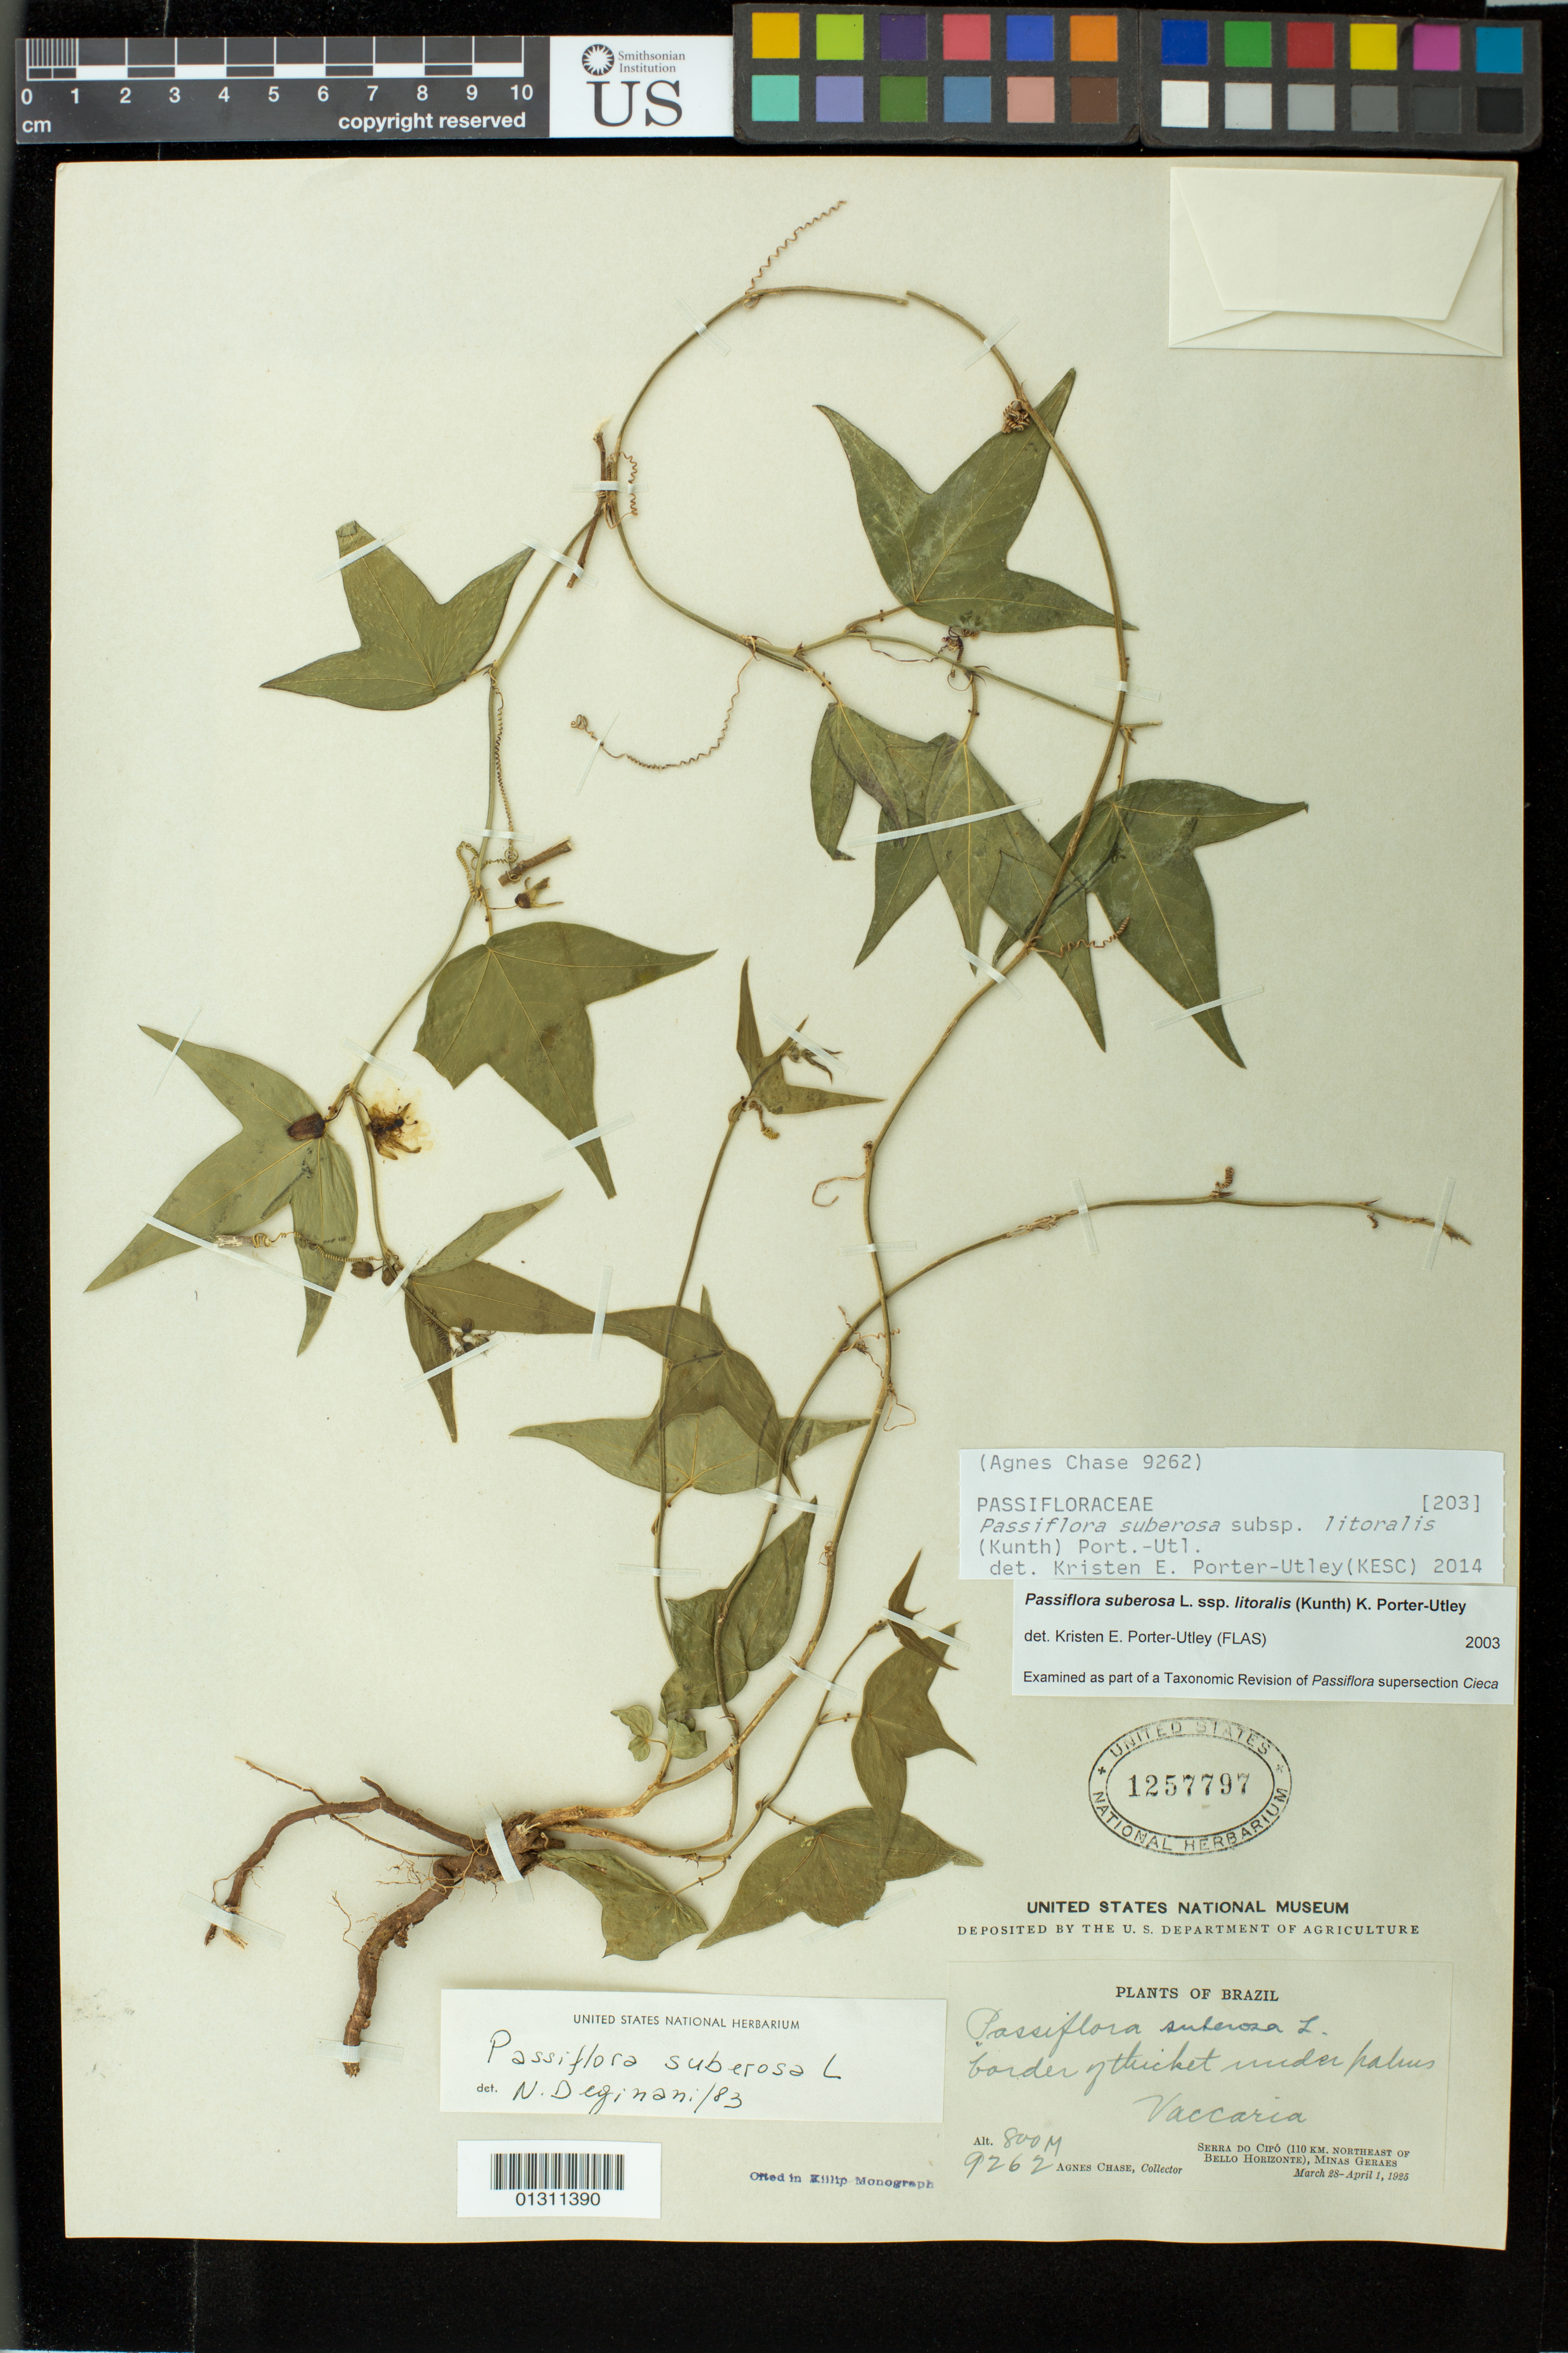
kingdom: Plantae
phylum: Tracheophyta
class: Magnoliopsida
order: Malpighiales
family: Passifloraceae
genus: Passiflora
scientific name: Passiflora suberosa subsp. litoralis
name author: (Kunth) Port.-Utl. et al.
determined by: Porter-Utley, Kristen E.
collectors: A. Chase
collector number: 9262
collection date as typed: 28 Mar 1925 to 01 Apr 1925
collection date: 1925-03-28/1925-04-01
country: Brazil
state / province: Minas Gerais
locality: Serra do Cipó (110 km, northeast of Bello Horizonte)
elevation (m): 800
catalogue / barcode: US 1257797